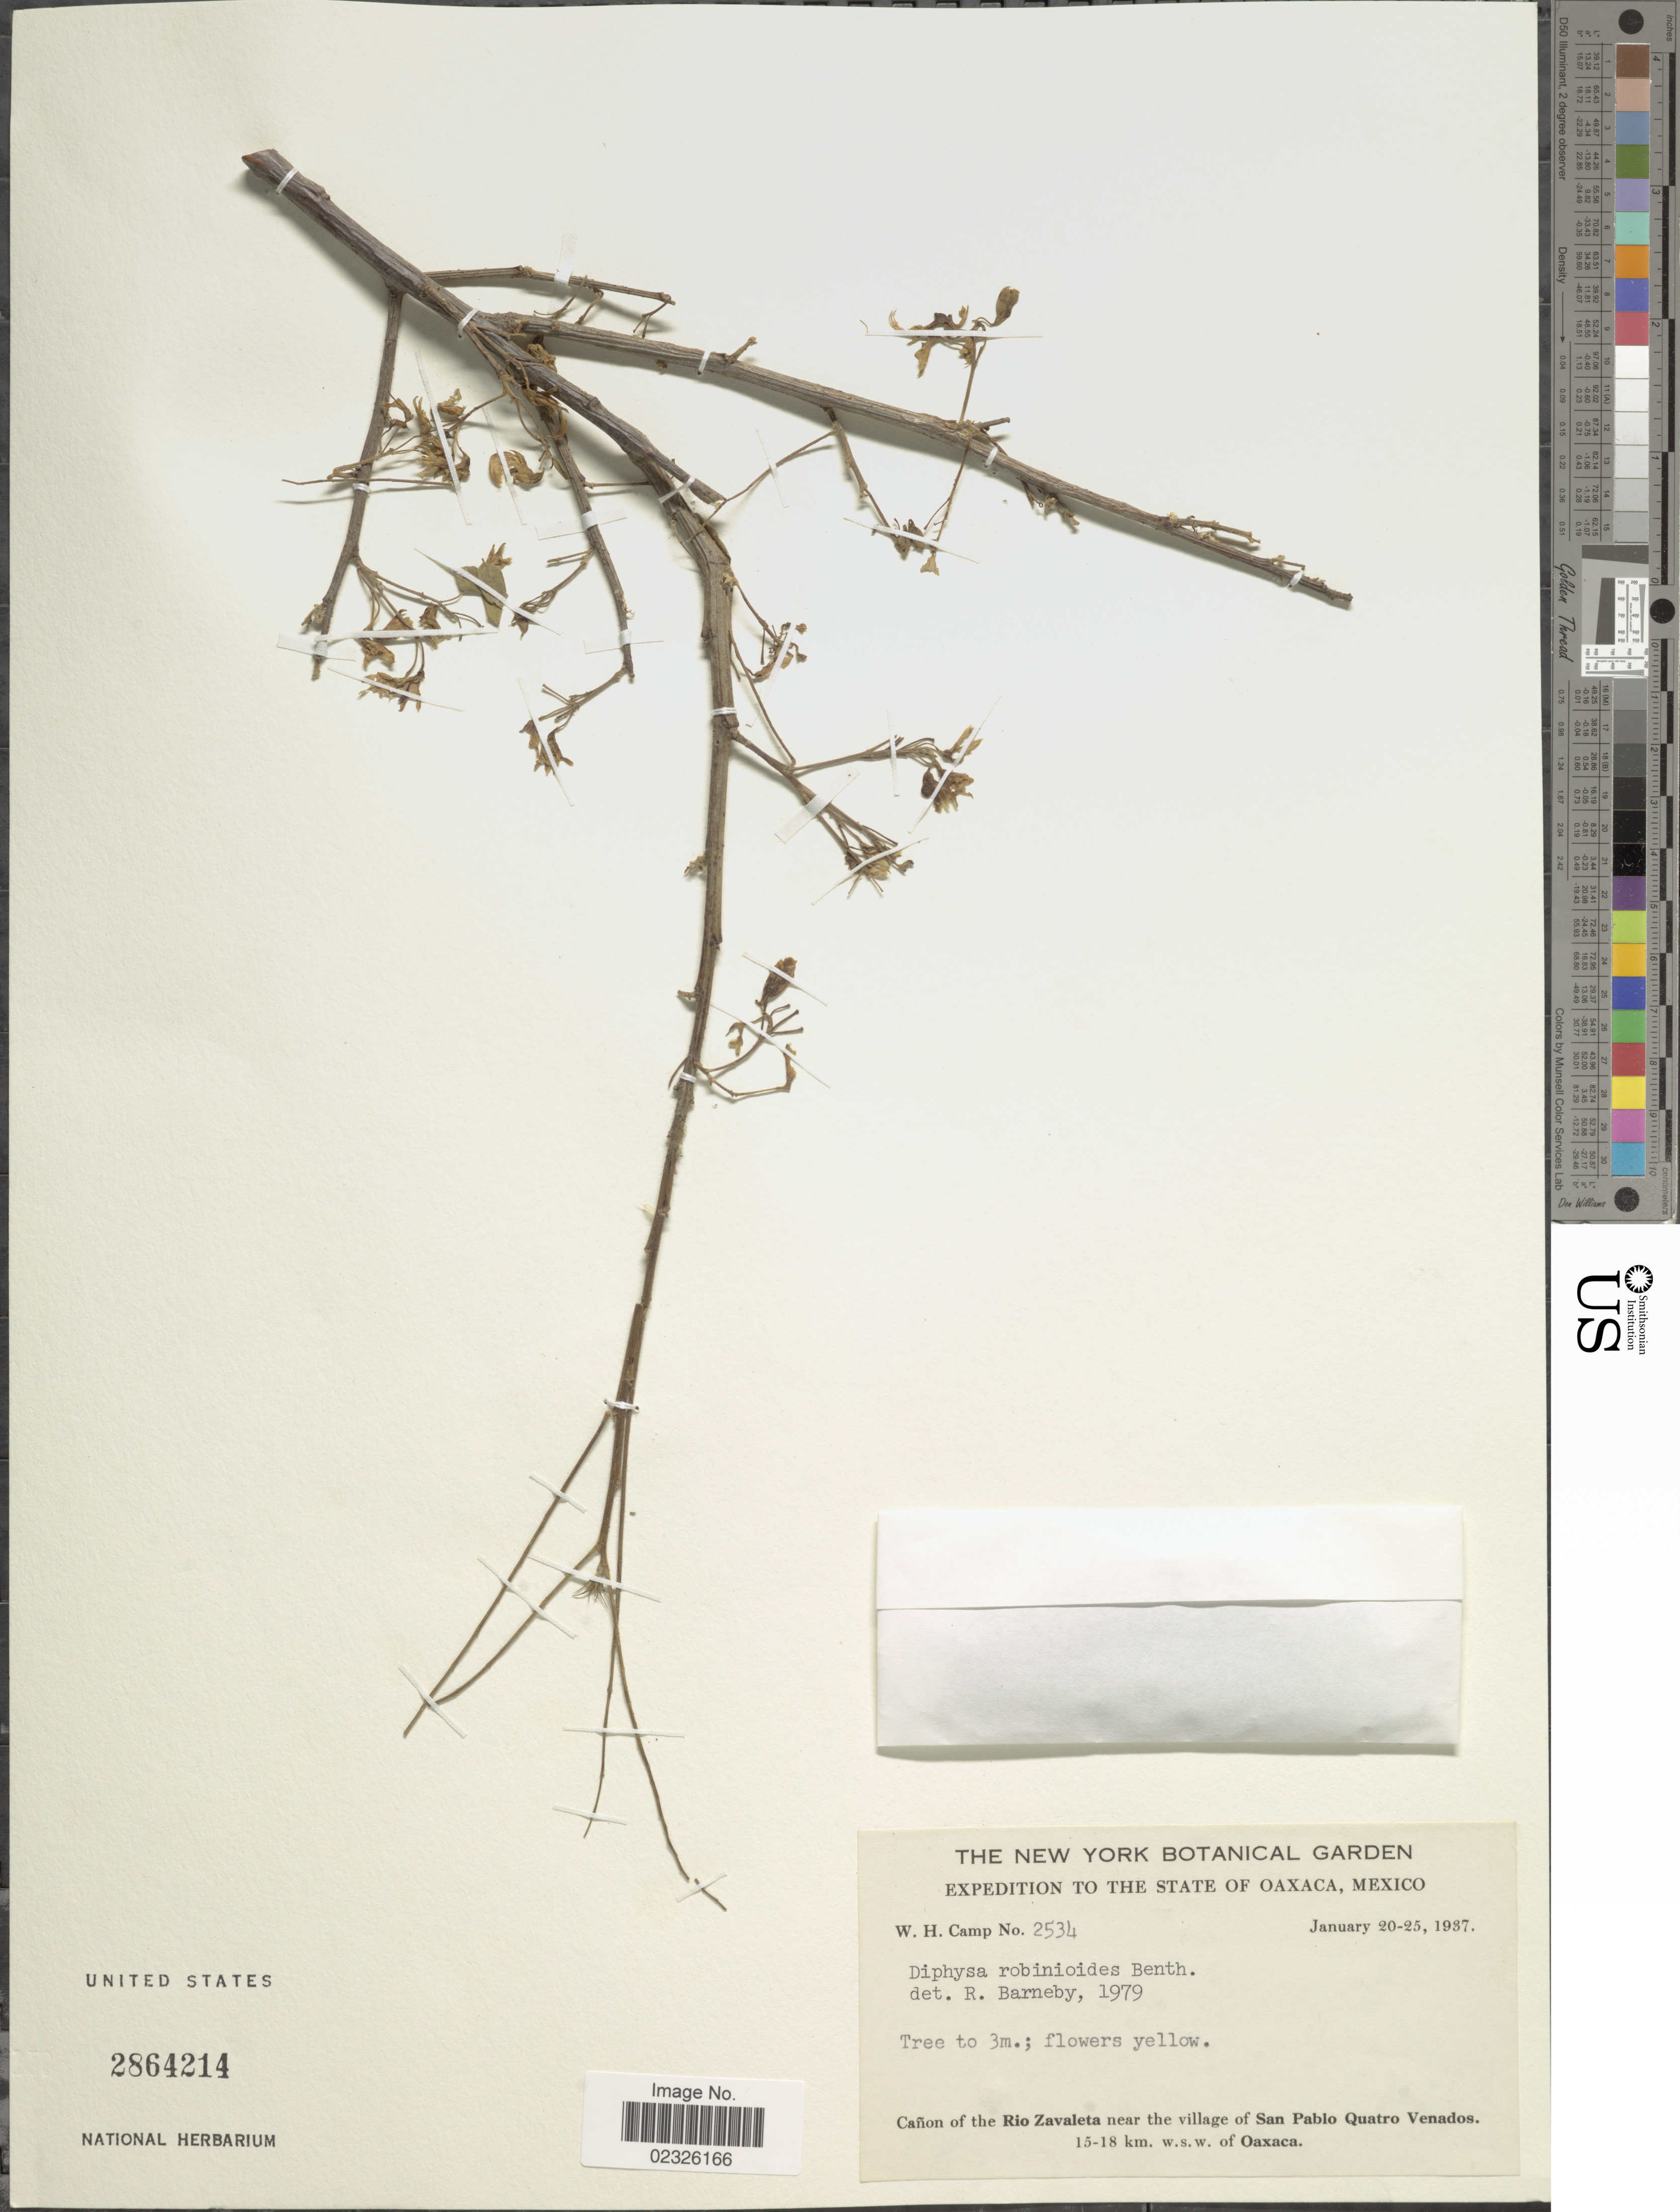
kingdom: Plantae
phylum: Tracheophyta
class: Magnoliopsida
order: Fabales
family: Fabaceae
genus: Diphysa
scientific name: Diphysa robinioides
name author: Benth.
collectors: W. H. Camp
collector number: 2534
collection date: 1937-01-20/1937-01-25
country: Mexico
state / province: Oaxaca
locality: Cañon of the Rio Zavaleta near the village of San Pablo Quatro Venados, 15-18 km. w.s.w. of Oaxaca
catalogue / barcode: US 2864214